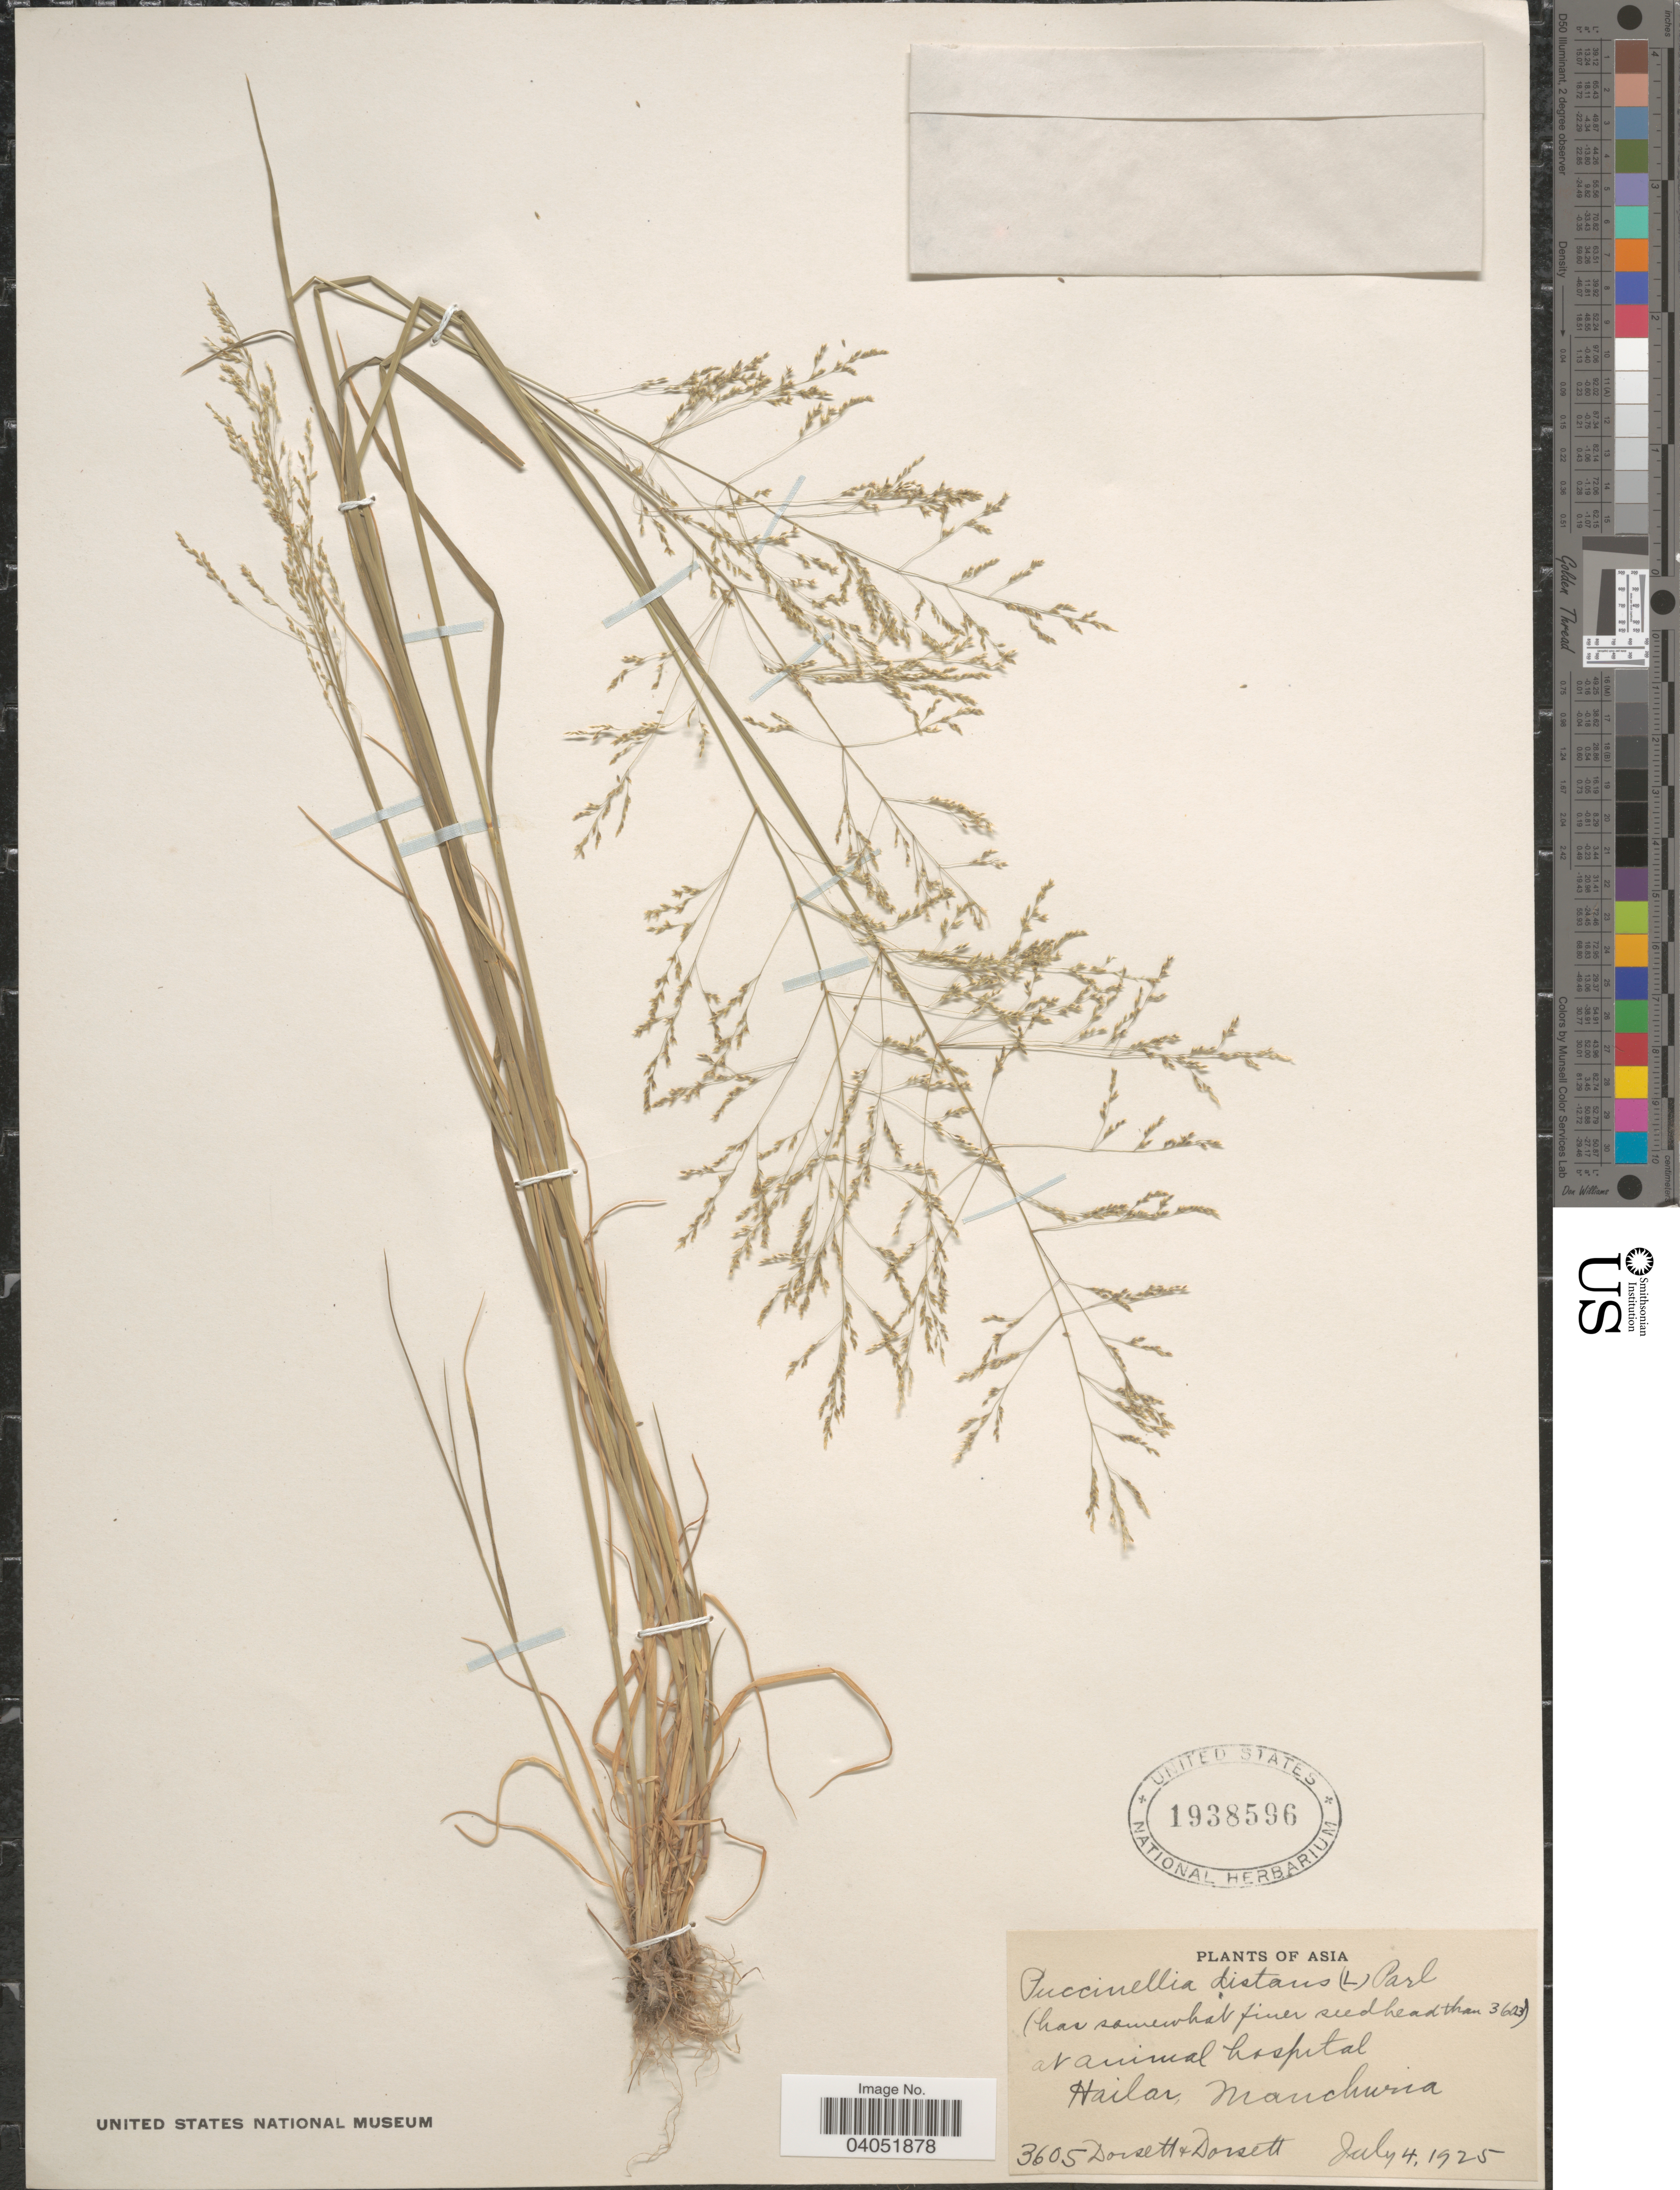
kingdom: Plantae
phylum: Tracheophyta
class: Liliopsida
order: Poales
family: Poaceae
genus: Puccinellia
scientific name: Puccinellia distans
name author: (Jacq.) Parl.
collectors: -- Dorsett & -- Dorsett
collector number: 3605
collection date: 1925-07-04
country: China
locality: Asia. Hailar, Manchuria.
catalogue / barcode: US 1938596